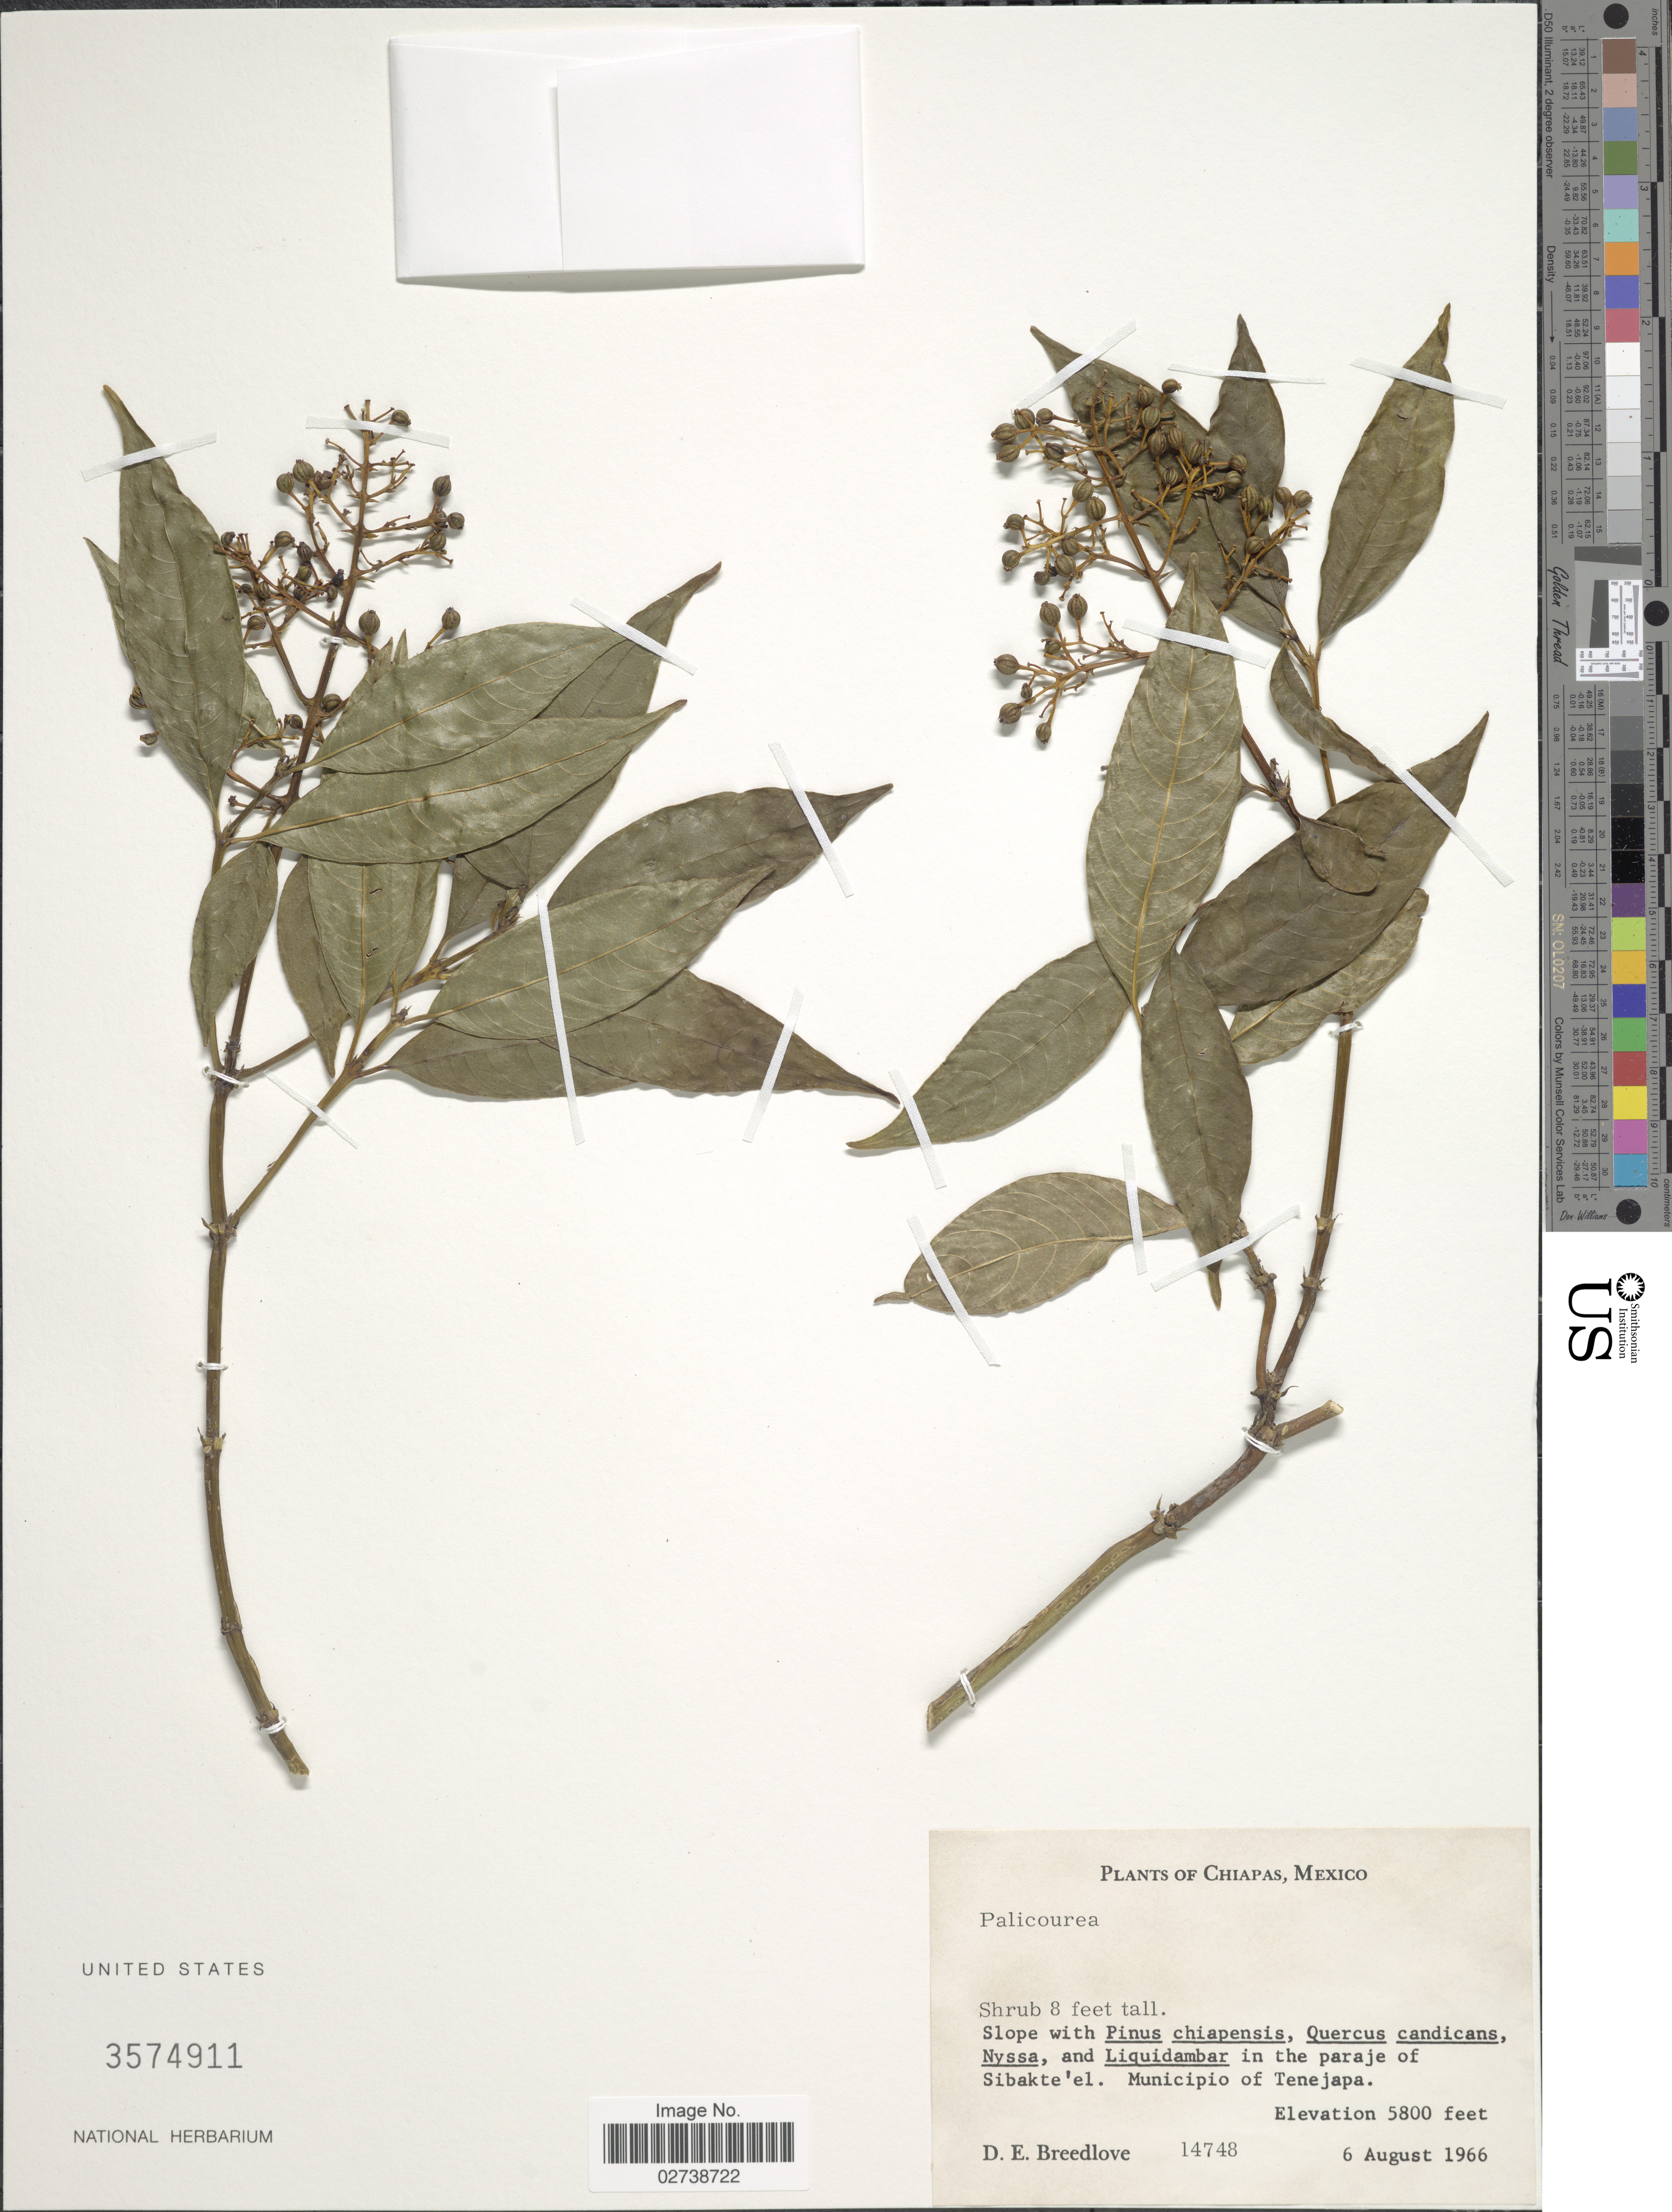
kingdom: Plantae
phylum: Tracheophyta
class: Magnoliopsida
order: Gentianales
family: Rubiaceae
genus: Palicourea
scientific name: Palicourea sp.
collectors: D. E. Breedlove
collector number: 14748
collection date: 1966-08-06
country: Mexico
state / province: Chiapas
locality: Slope in the paraje of Sibakte'el. Municipio of Tenejapa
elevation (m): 1768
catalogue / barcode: US 3574911